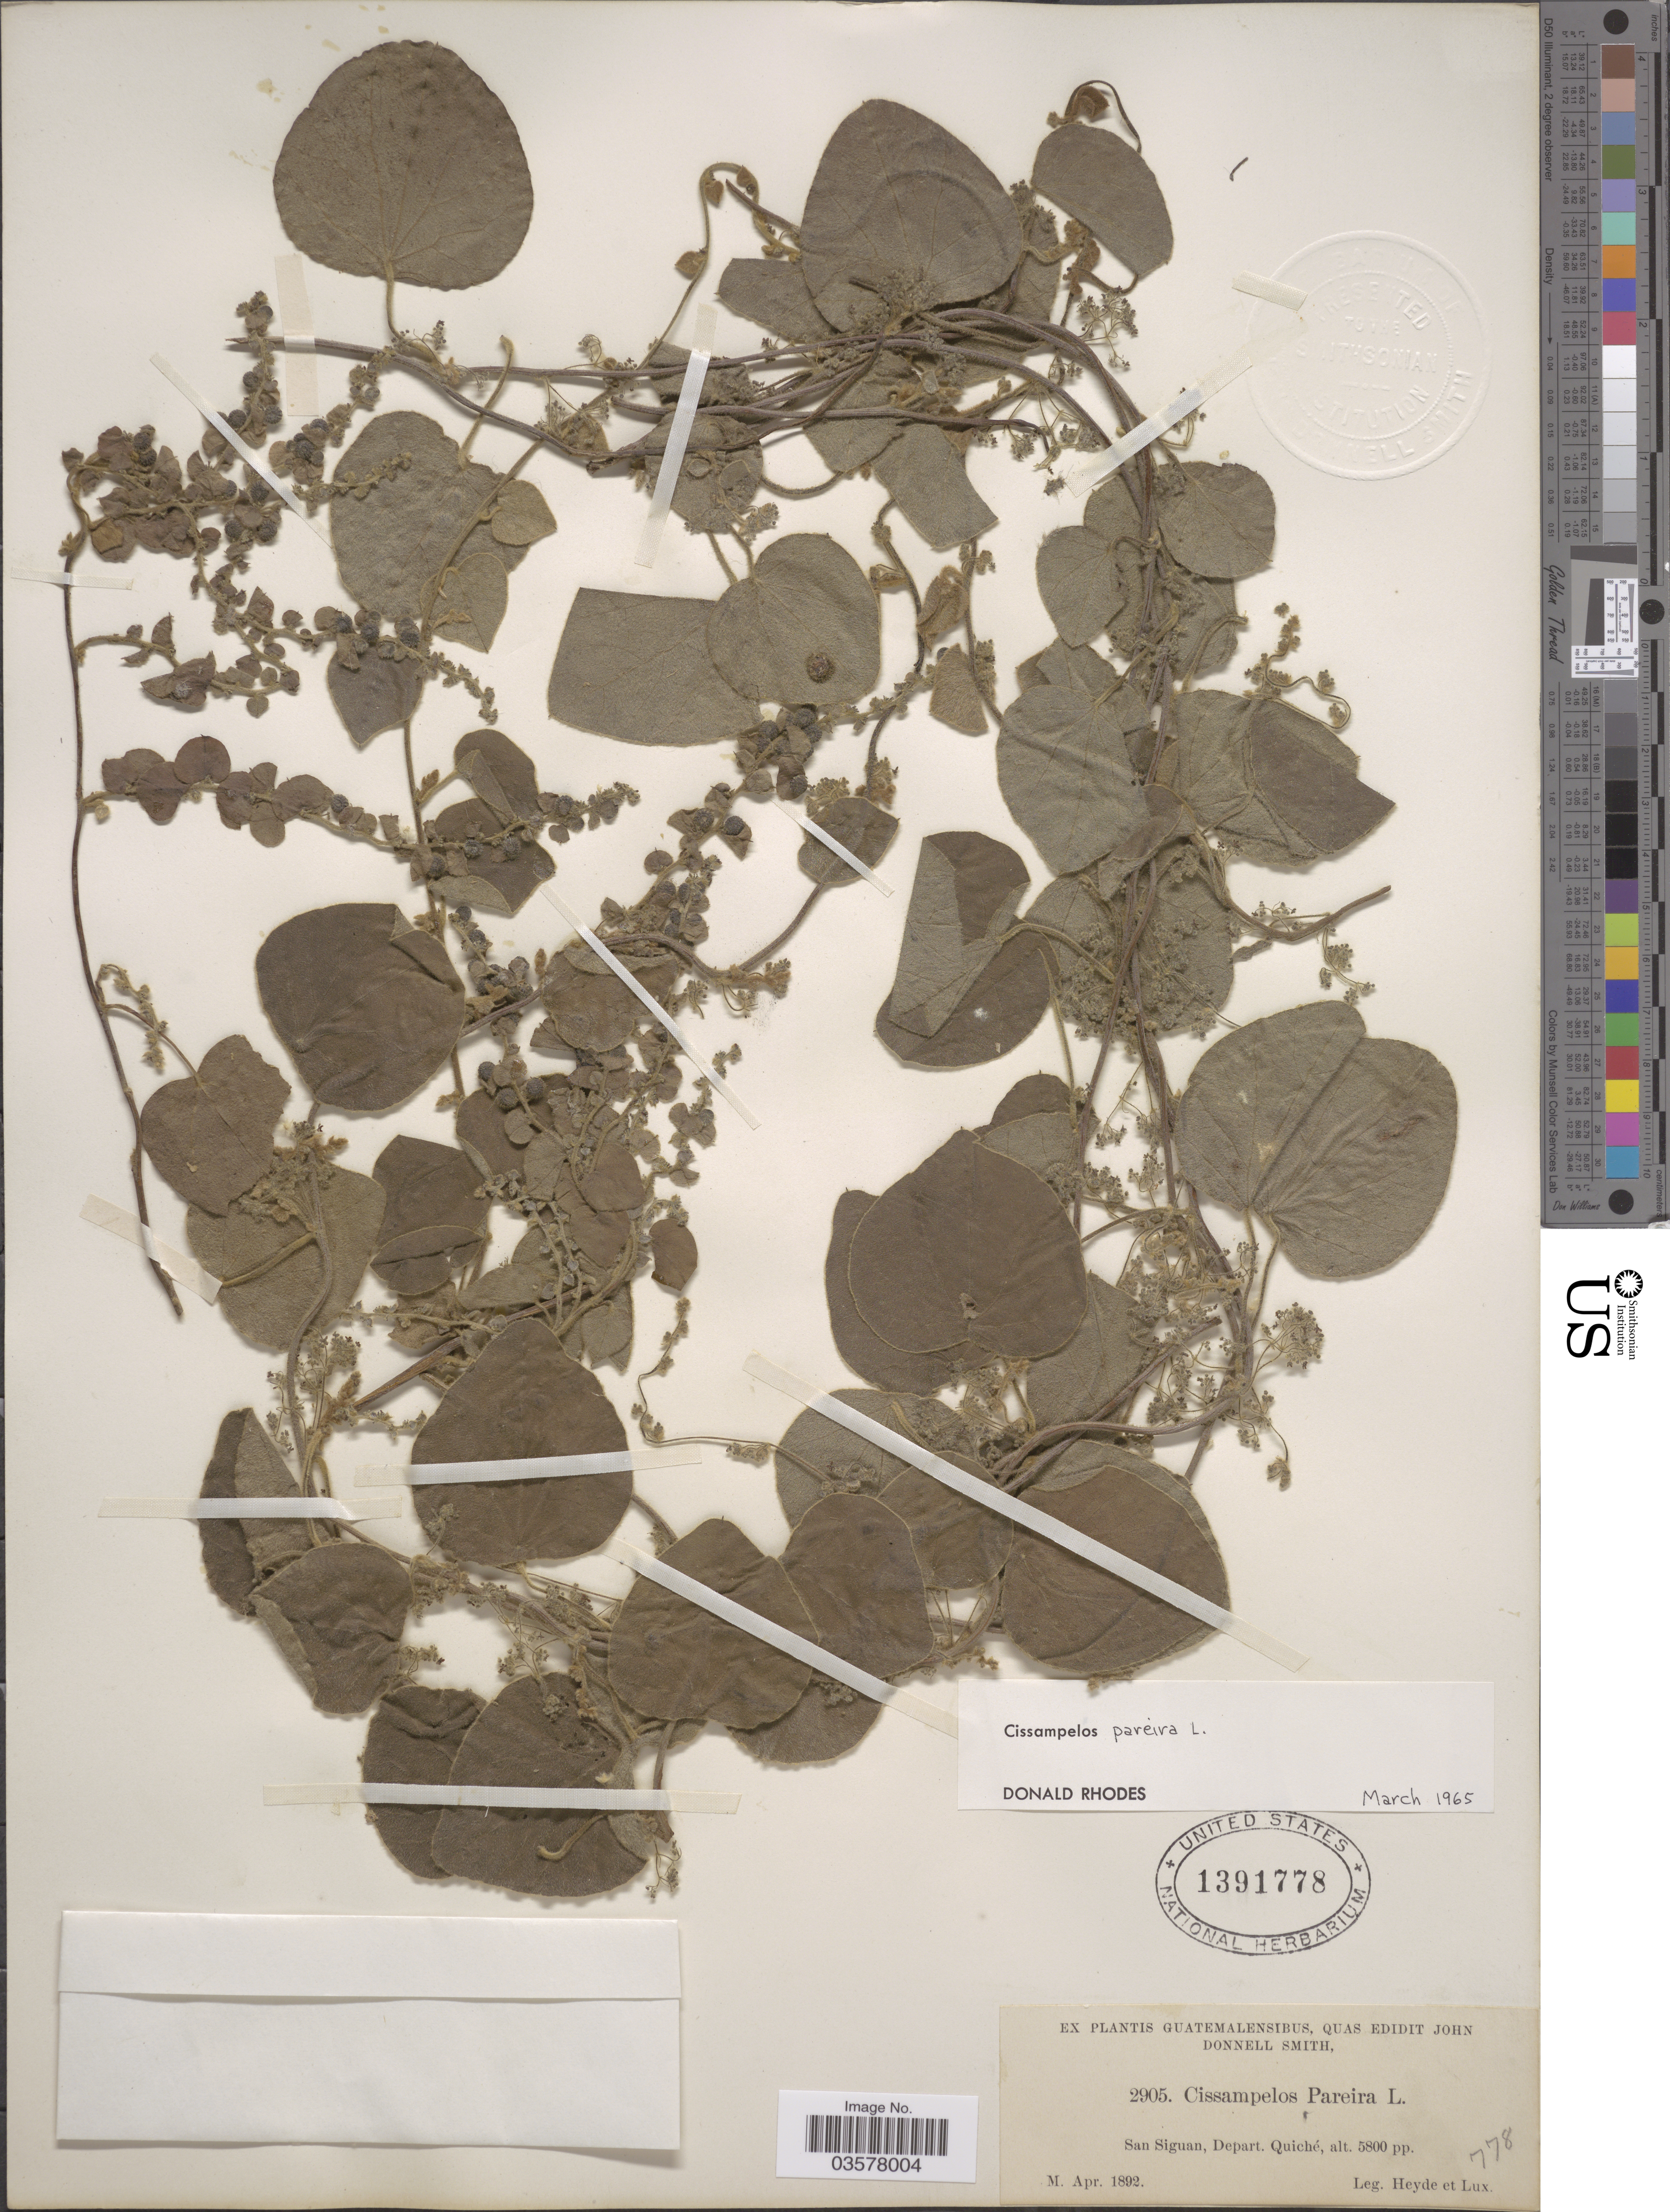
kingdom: Plantae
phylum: Tracheophyta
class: Magnoliopsida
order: Ranunculales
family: Menispermaceae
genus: Cissampelos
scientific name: Cissampelos pareira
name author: L.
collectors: Heyde & Lux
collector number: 2905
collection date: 1892-04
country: Guatemala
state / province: El Quiche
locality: San Siguan, Depart. Quiché.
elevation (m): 1768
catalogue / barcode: US 1391778